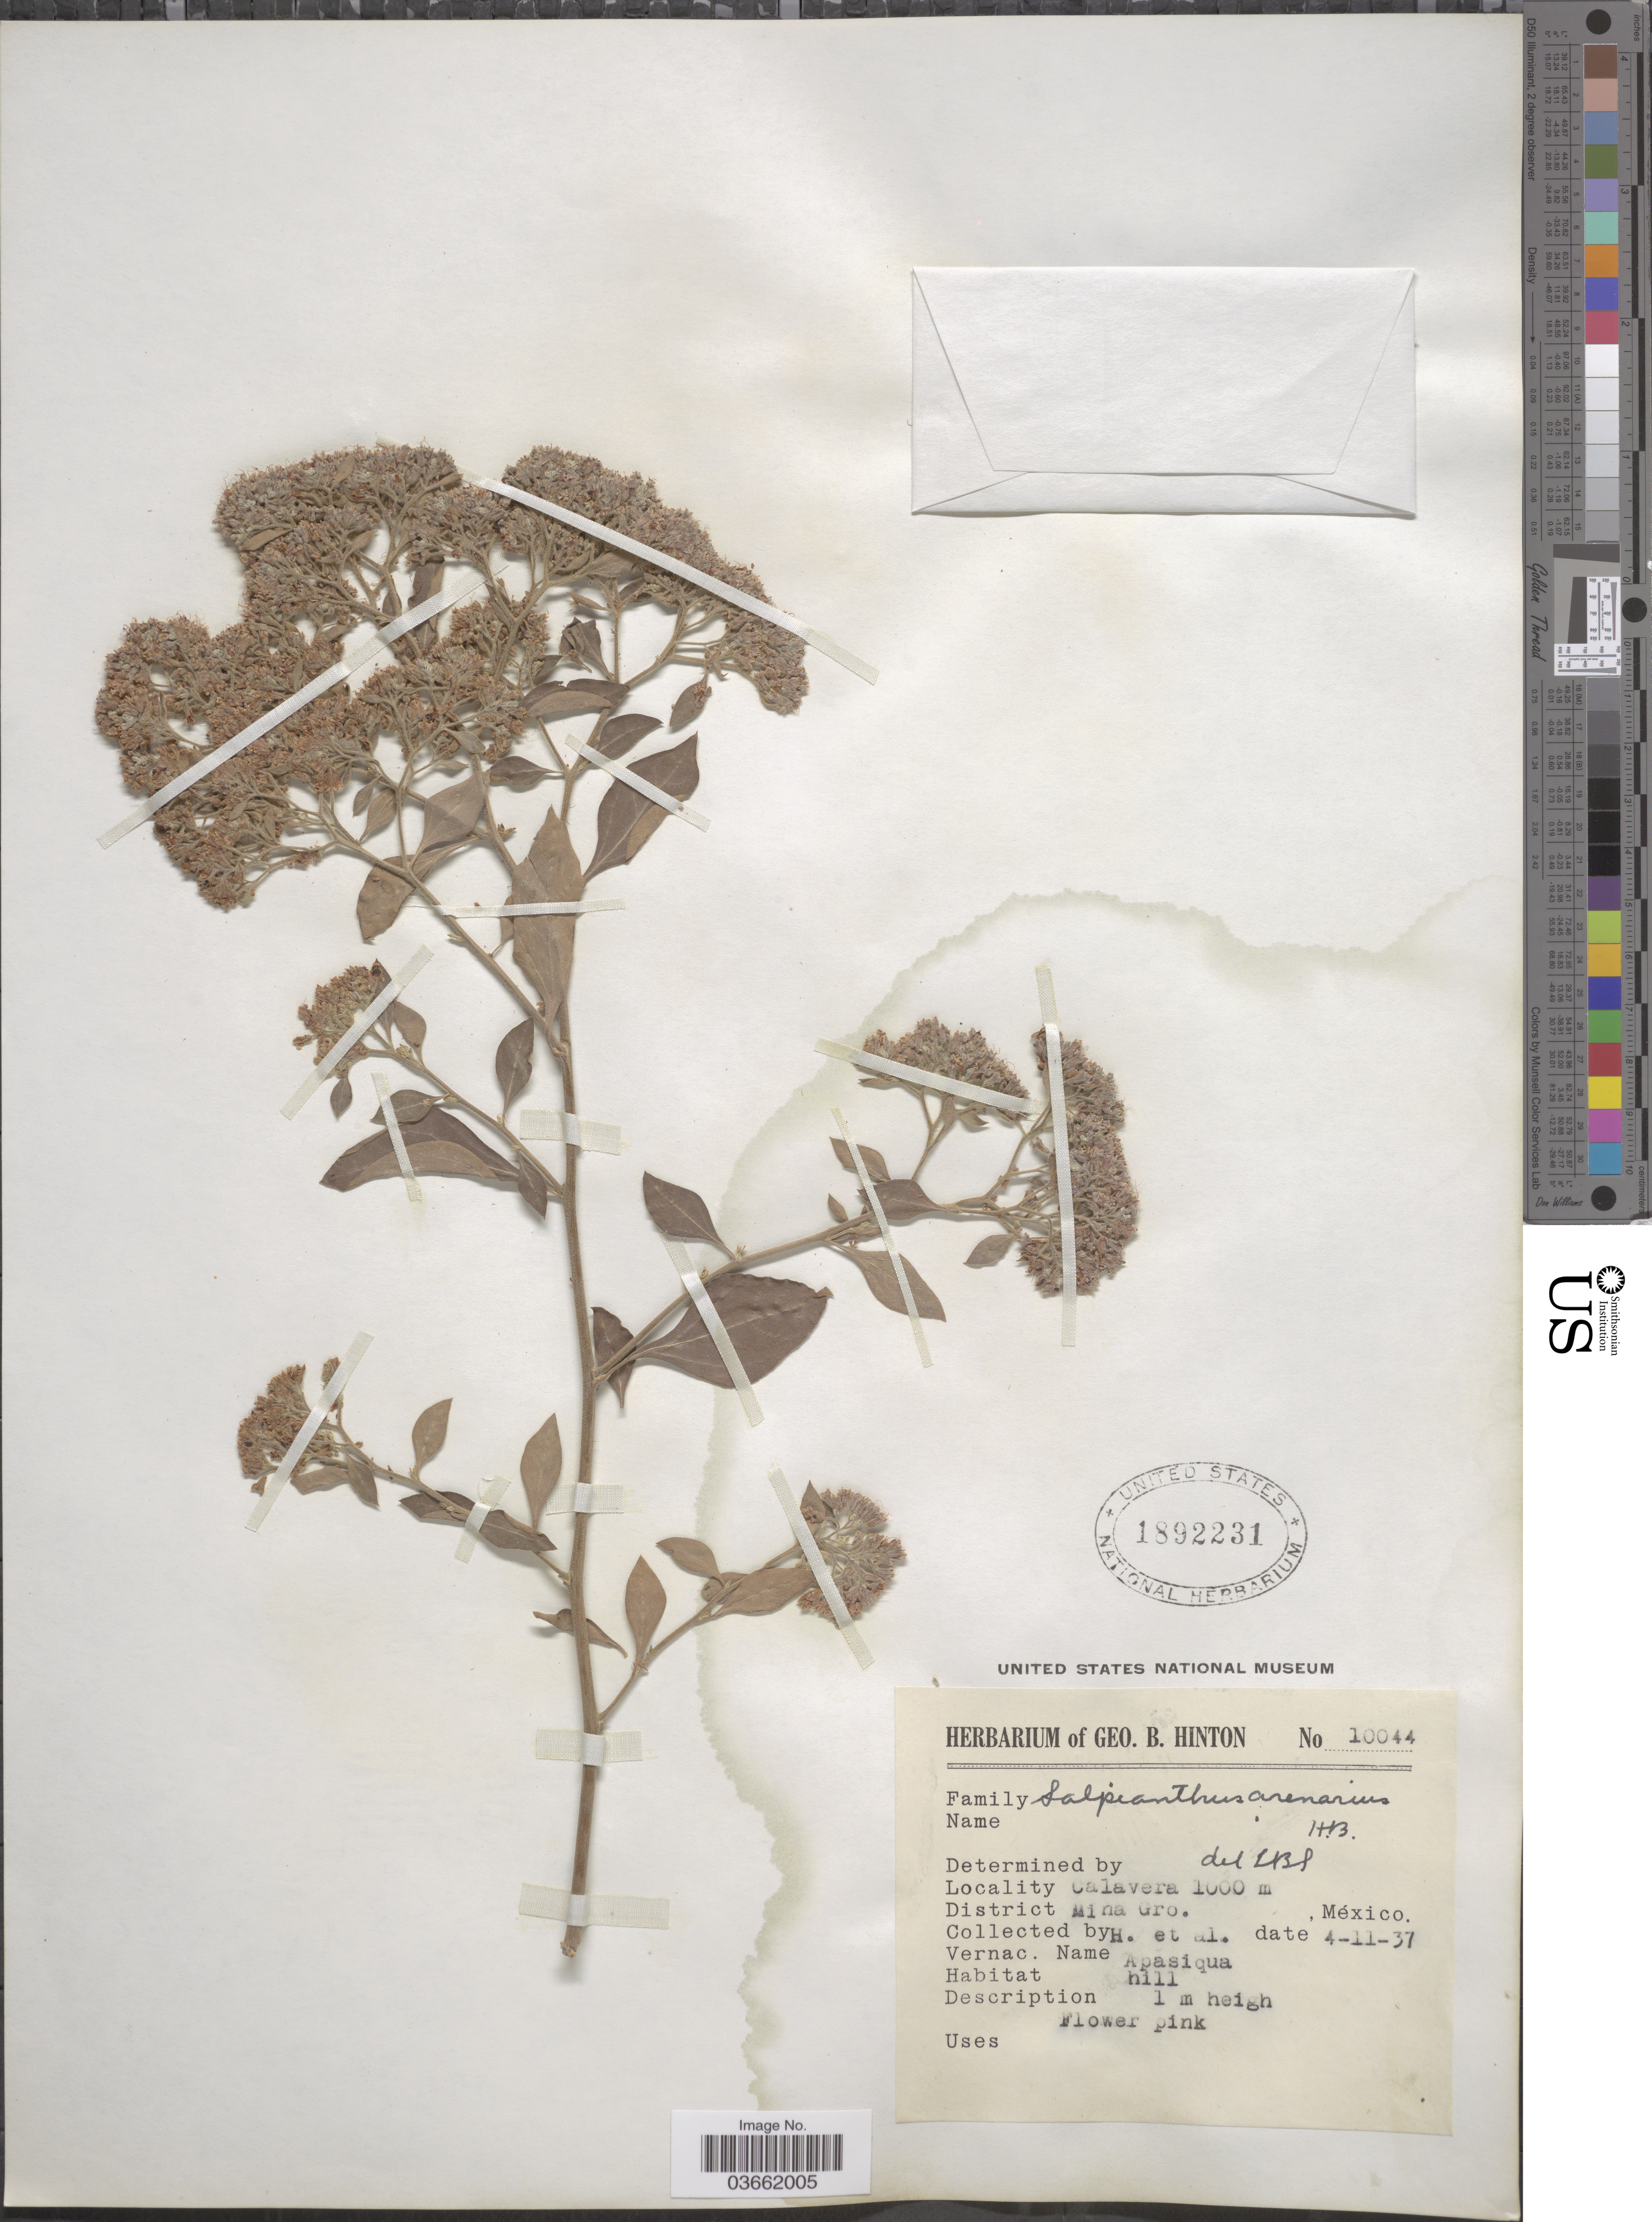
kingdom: Plantae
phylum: Tracheophyta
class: Magnoliopsida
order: Caryophyllales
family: Nyctaginaceae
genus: Salpianthus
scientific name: Salpianthus arenarius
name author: Bonpl.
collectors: G. B. Hinton & et al.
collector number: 10044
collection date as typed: Transcribed d/m/y: 4/11/37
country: Mexico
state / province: Guerrero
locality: Calavera. District Mina.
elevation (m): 1000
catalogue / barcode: US 1892231